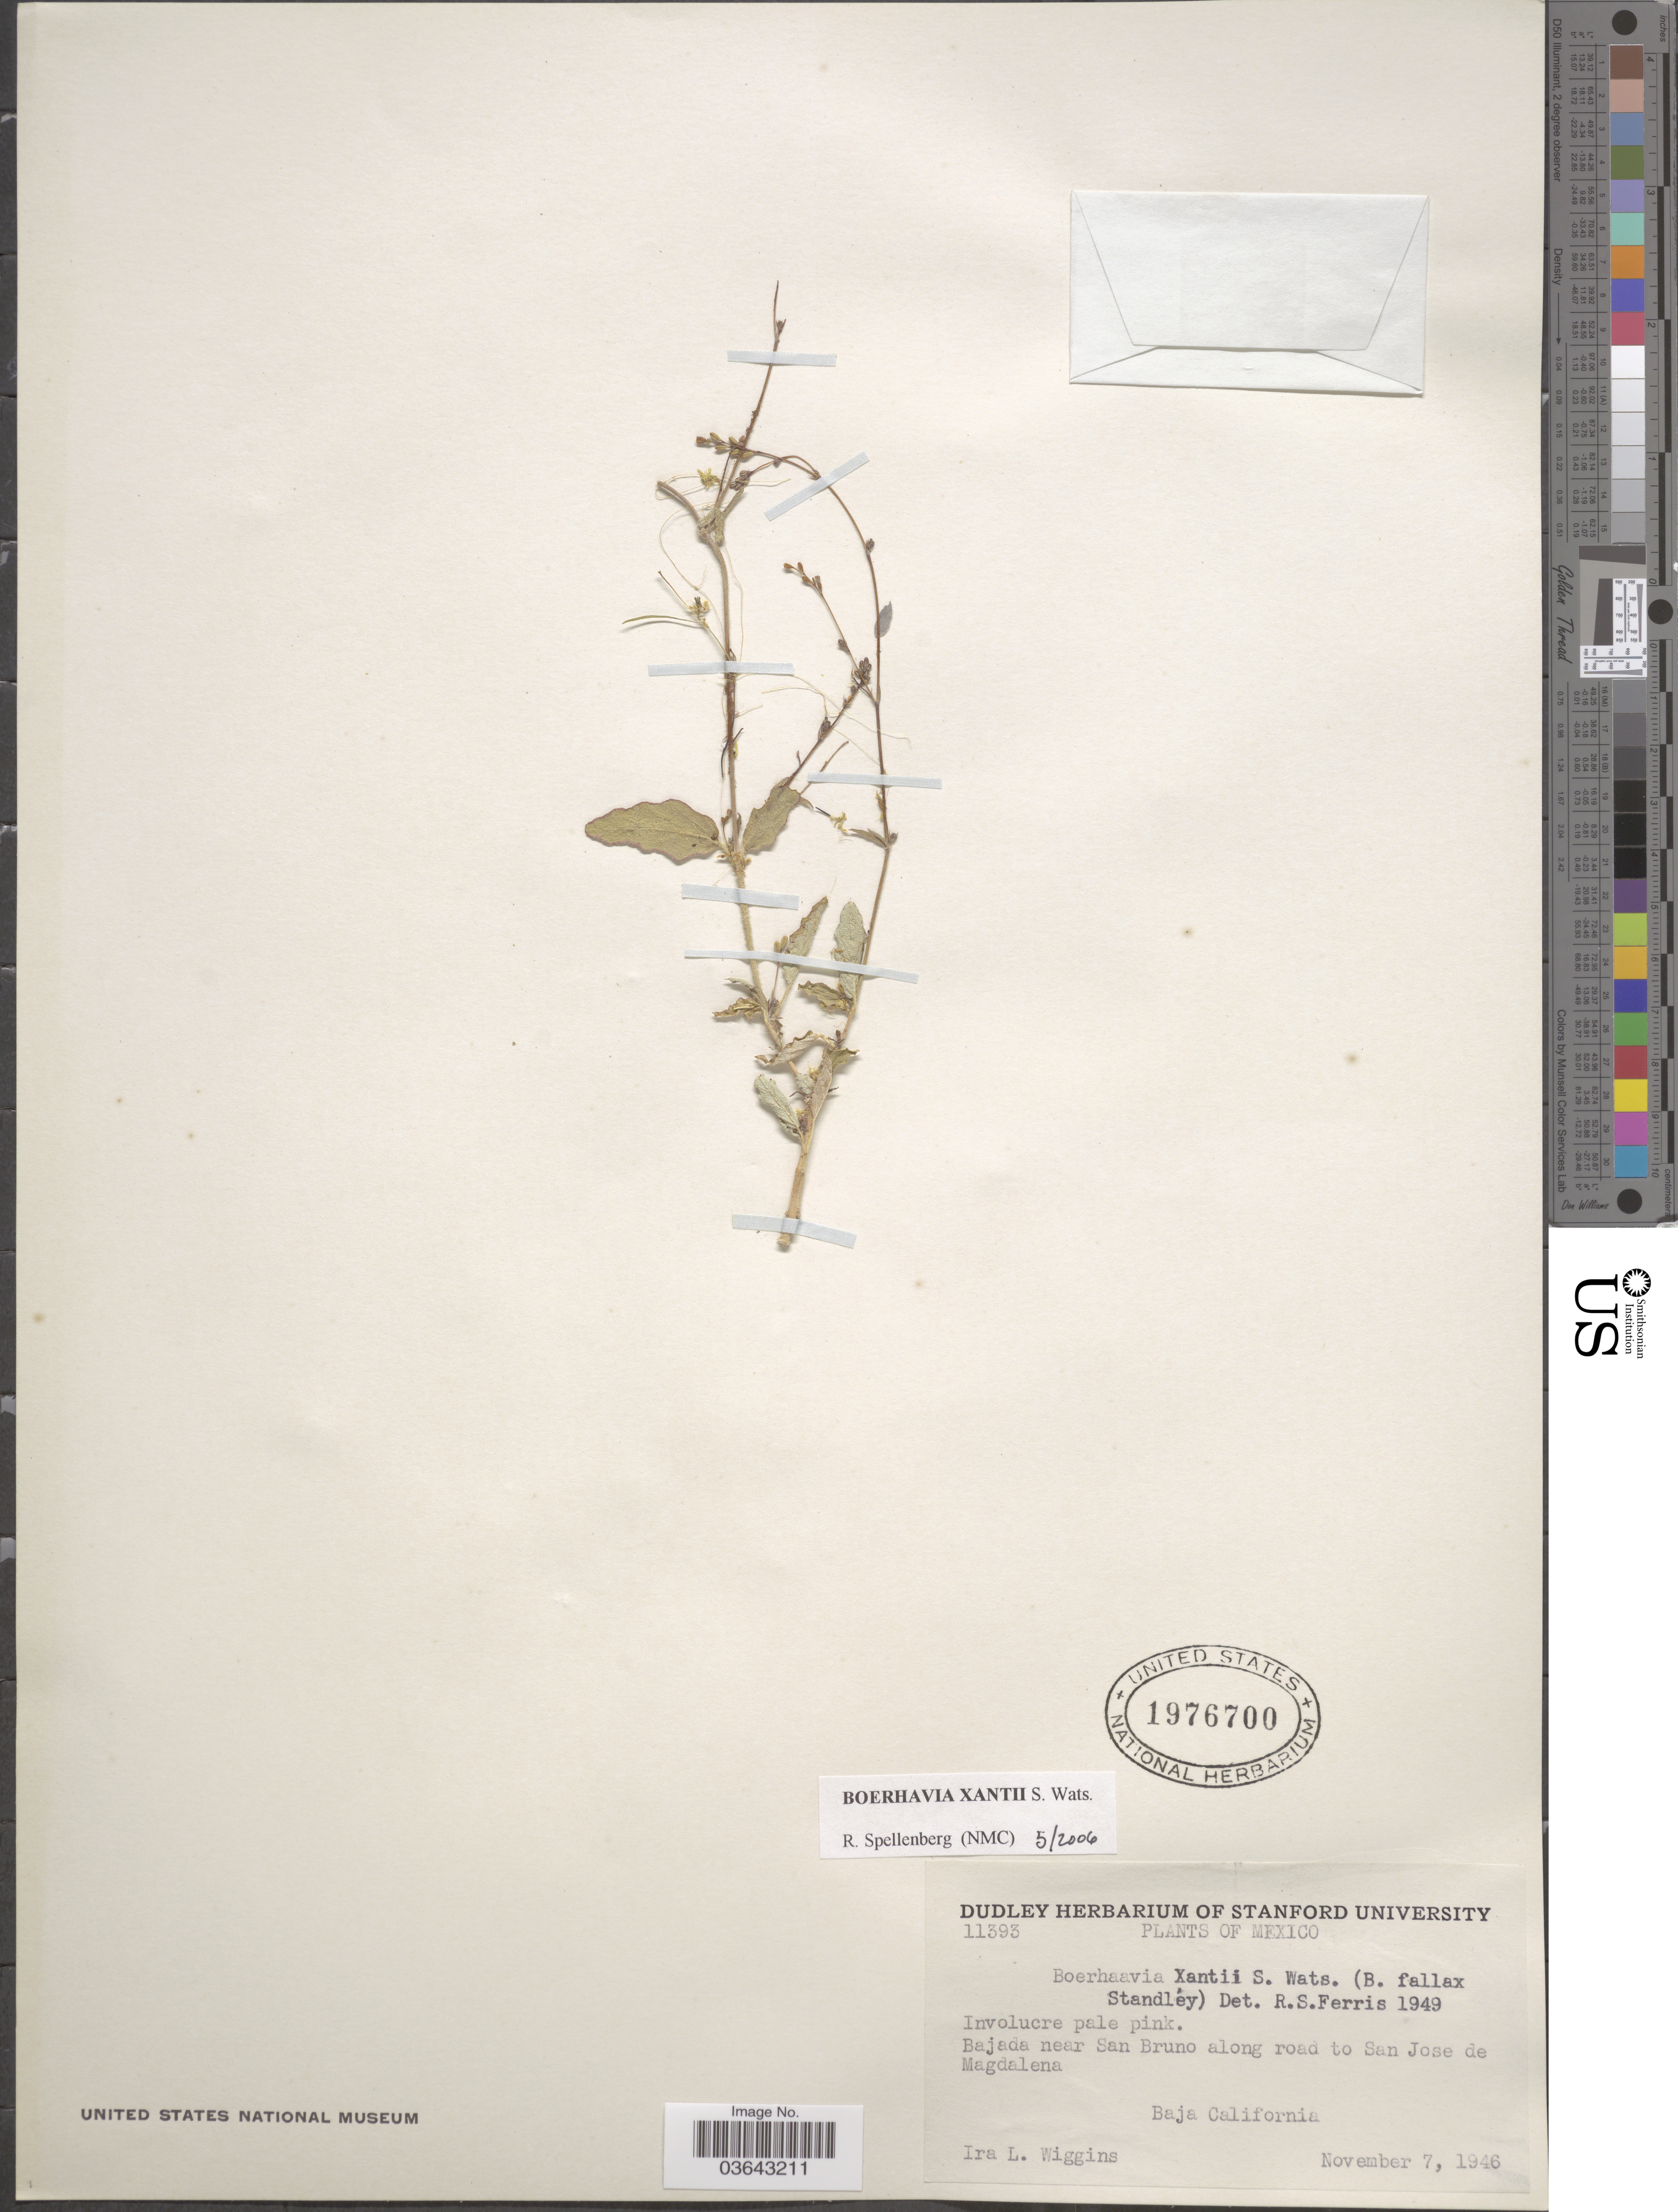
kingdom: Plantae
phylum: Tracheophyta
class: Magnoliopsida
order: Caryophyllales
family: Nyctaginaceae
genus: Boerhavia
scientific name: Boerhavia xanti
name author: S. Watson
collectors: I. L. Wiggins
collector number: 11393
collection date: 1946-11-07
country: Mexico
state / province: Baja California Sur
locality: Bajado near San Bruno along road to San Jose de Magdalena.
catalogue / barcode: US 1976700